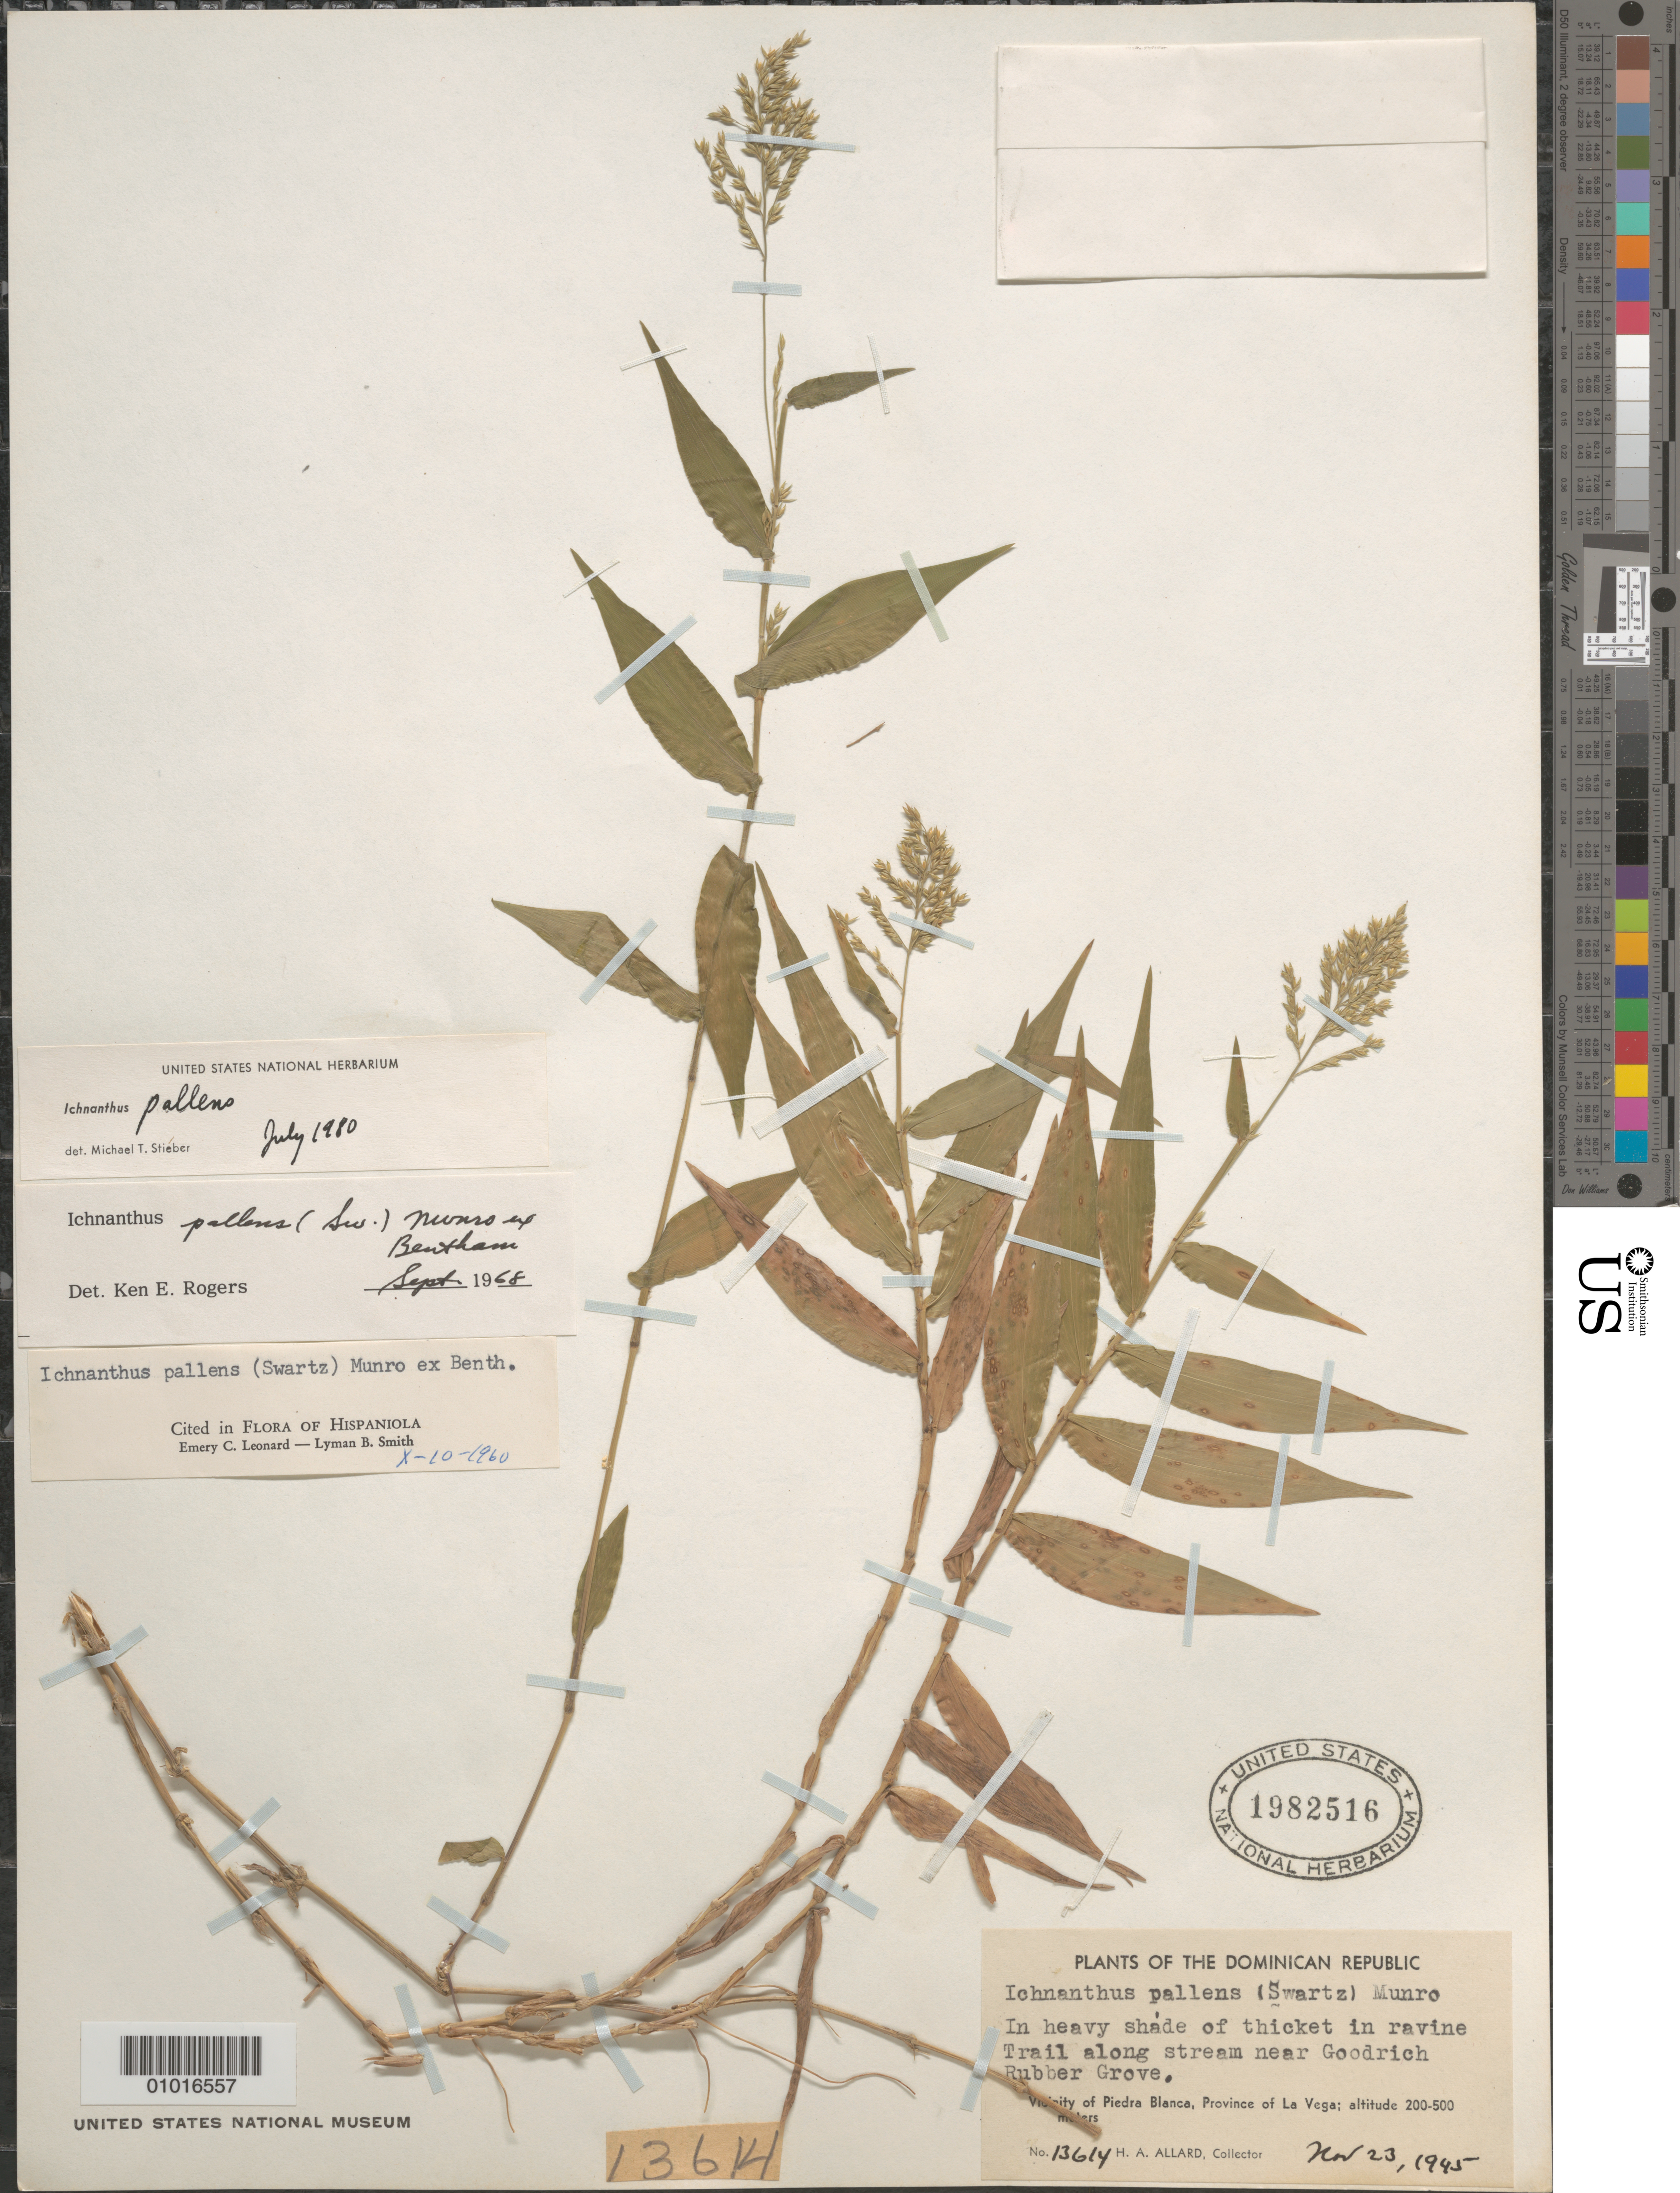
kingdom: Plantae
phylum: Tracheophyta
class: Liliopsida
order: Poales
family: Poaceae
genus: Ichnanthus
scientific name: Ichnanthus pallens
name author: (Sw.) Munro ex Benth.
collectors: H. A. Allard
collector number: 13614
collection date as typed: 23 Nov 1945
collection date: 1945-11-23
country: Dominican Republic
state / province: La Vega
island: Hispaniola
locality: Vicinity of Piedra Blanca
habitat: in heavy shade of thicket in ravine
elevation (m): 200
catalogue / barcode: US 1982516